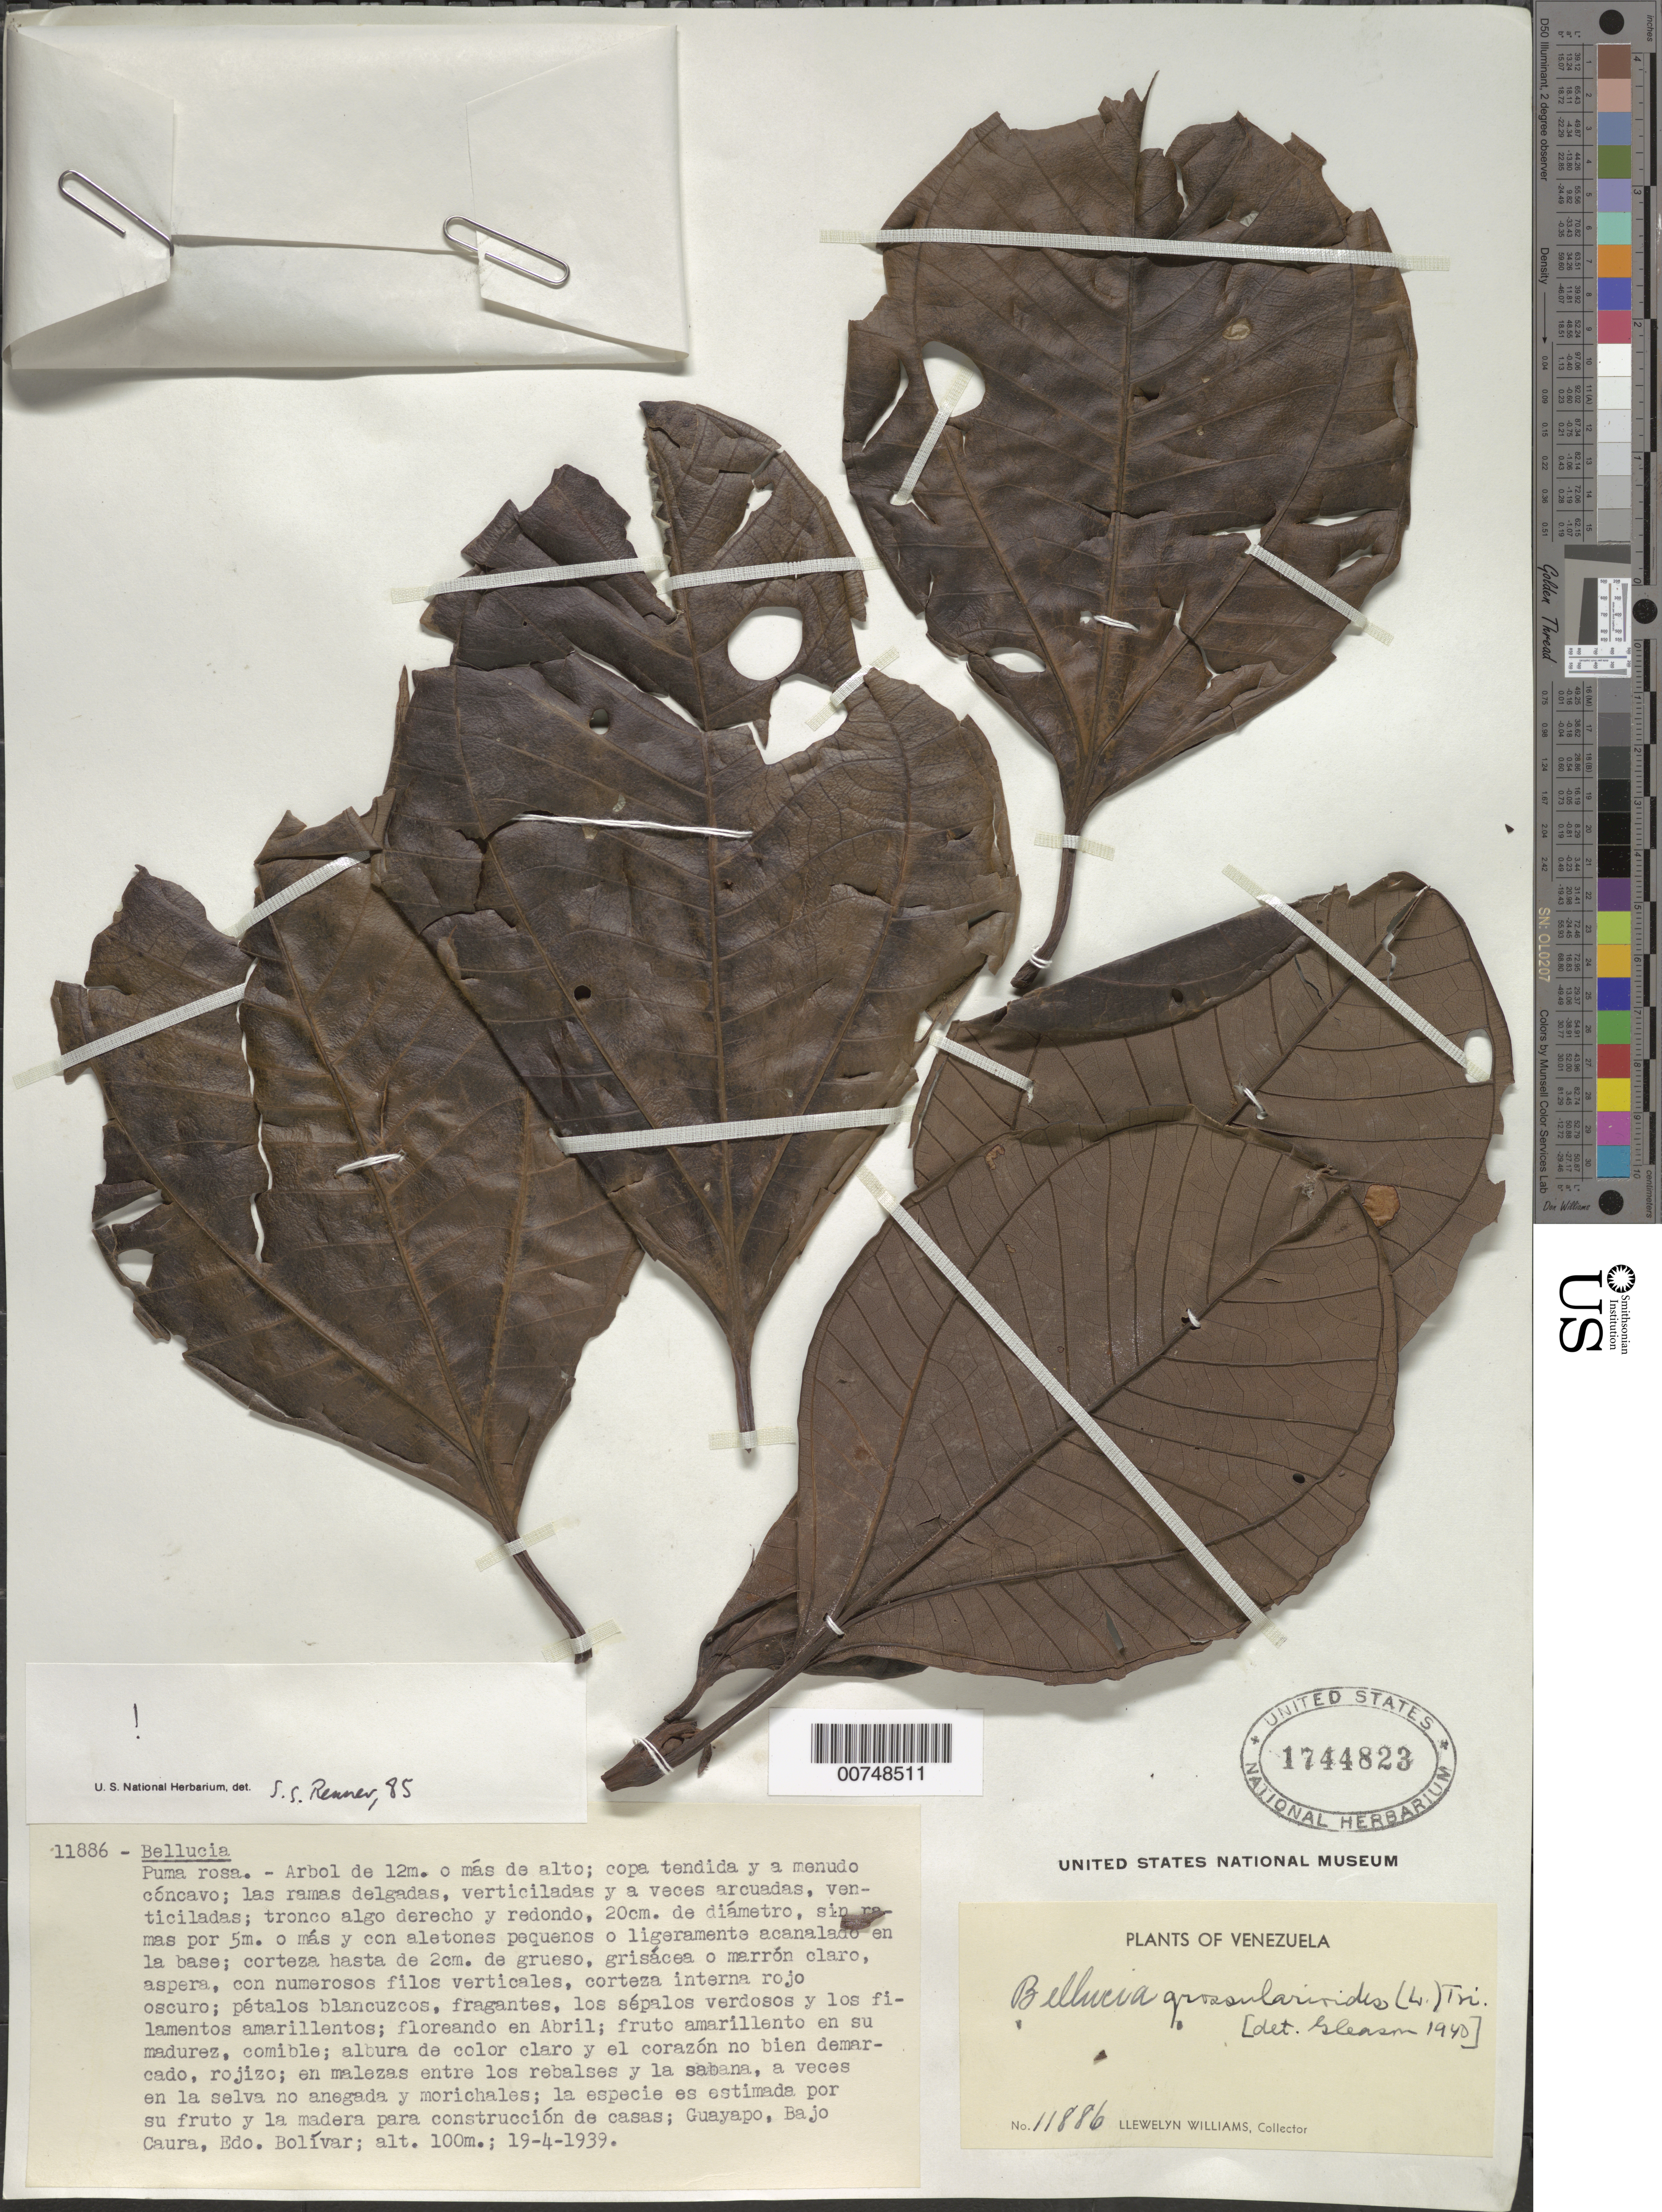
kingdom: Plantae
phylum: Tracheophyta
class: Magnoliopsida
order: Myrtales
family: Melastomataceae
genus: Bellucia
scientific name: Bellucia grossularioides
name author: (L.) Triana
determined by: Renner, --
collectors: Ll. Williams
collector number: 11886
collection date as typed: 19-Apr-39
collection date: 1939-04-19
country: Venezuela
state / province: Bolívar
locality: Guayapo, Bajo Caura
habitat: Malezas entre los rebalses y la sabana, a veces en la selva no anegada y morchales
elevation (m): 100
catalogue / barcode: US 1744823